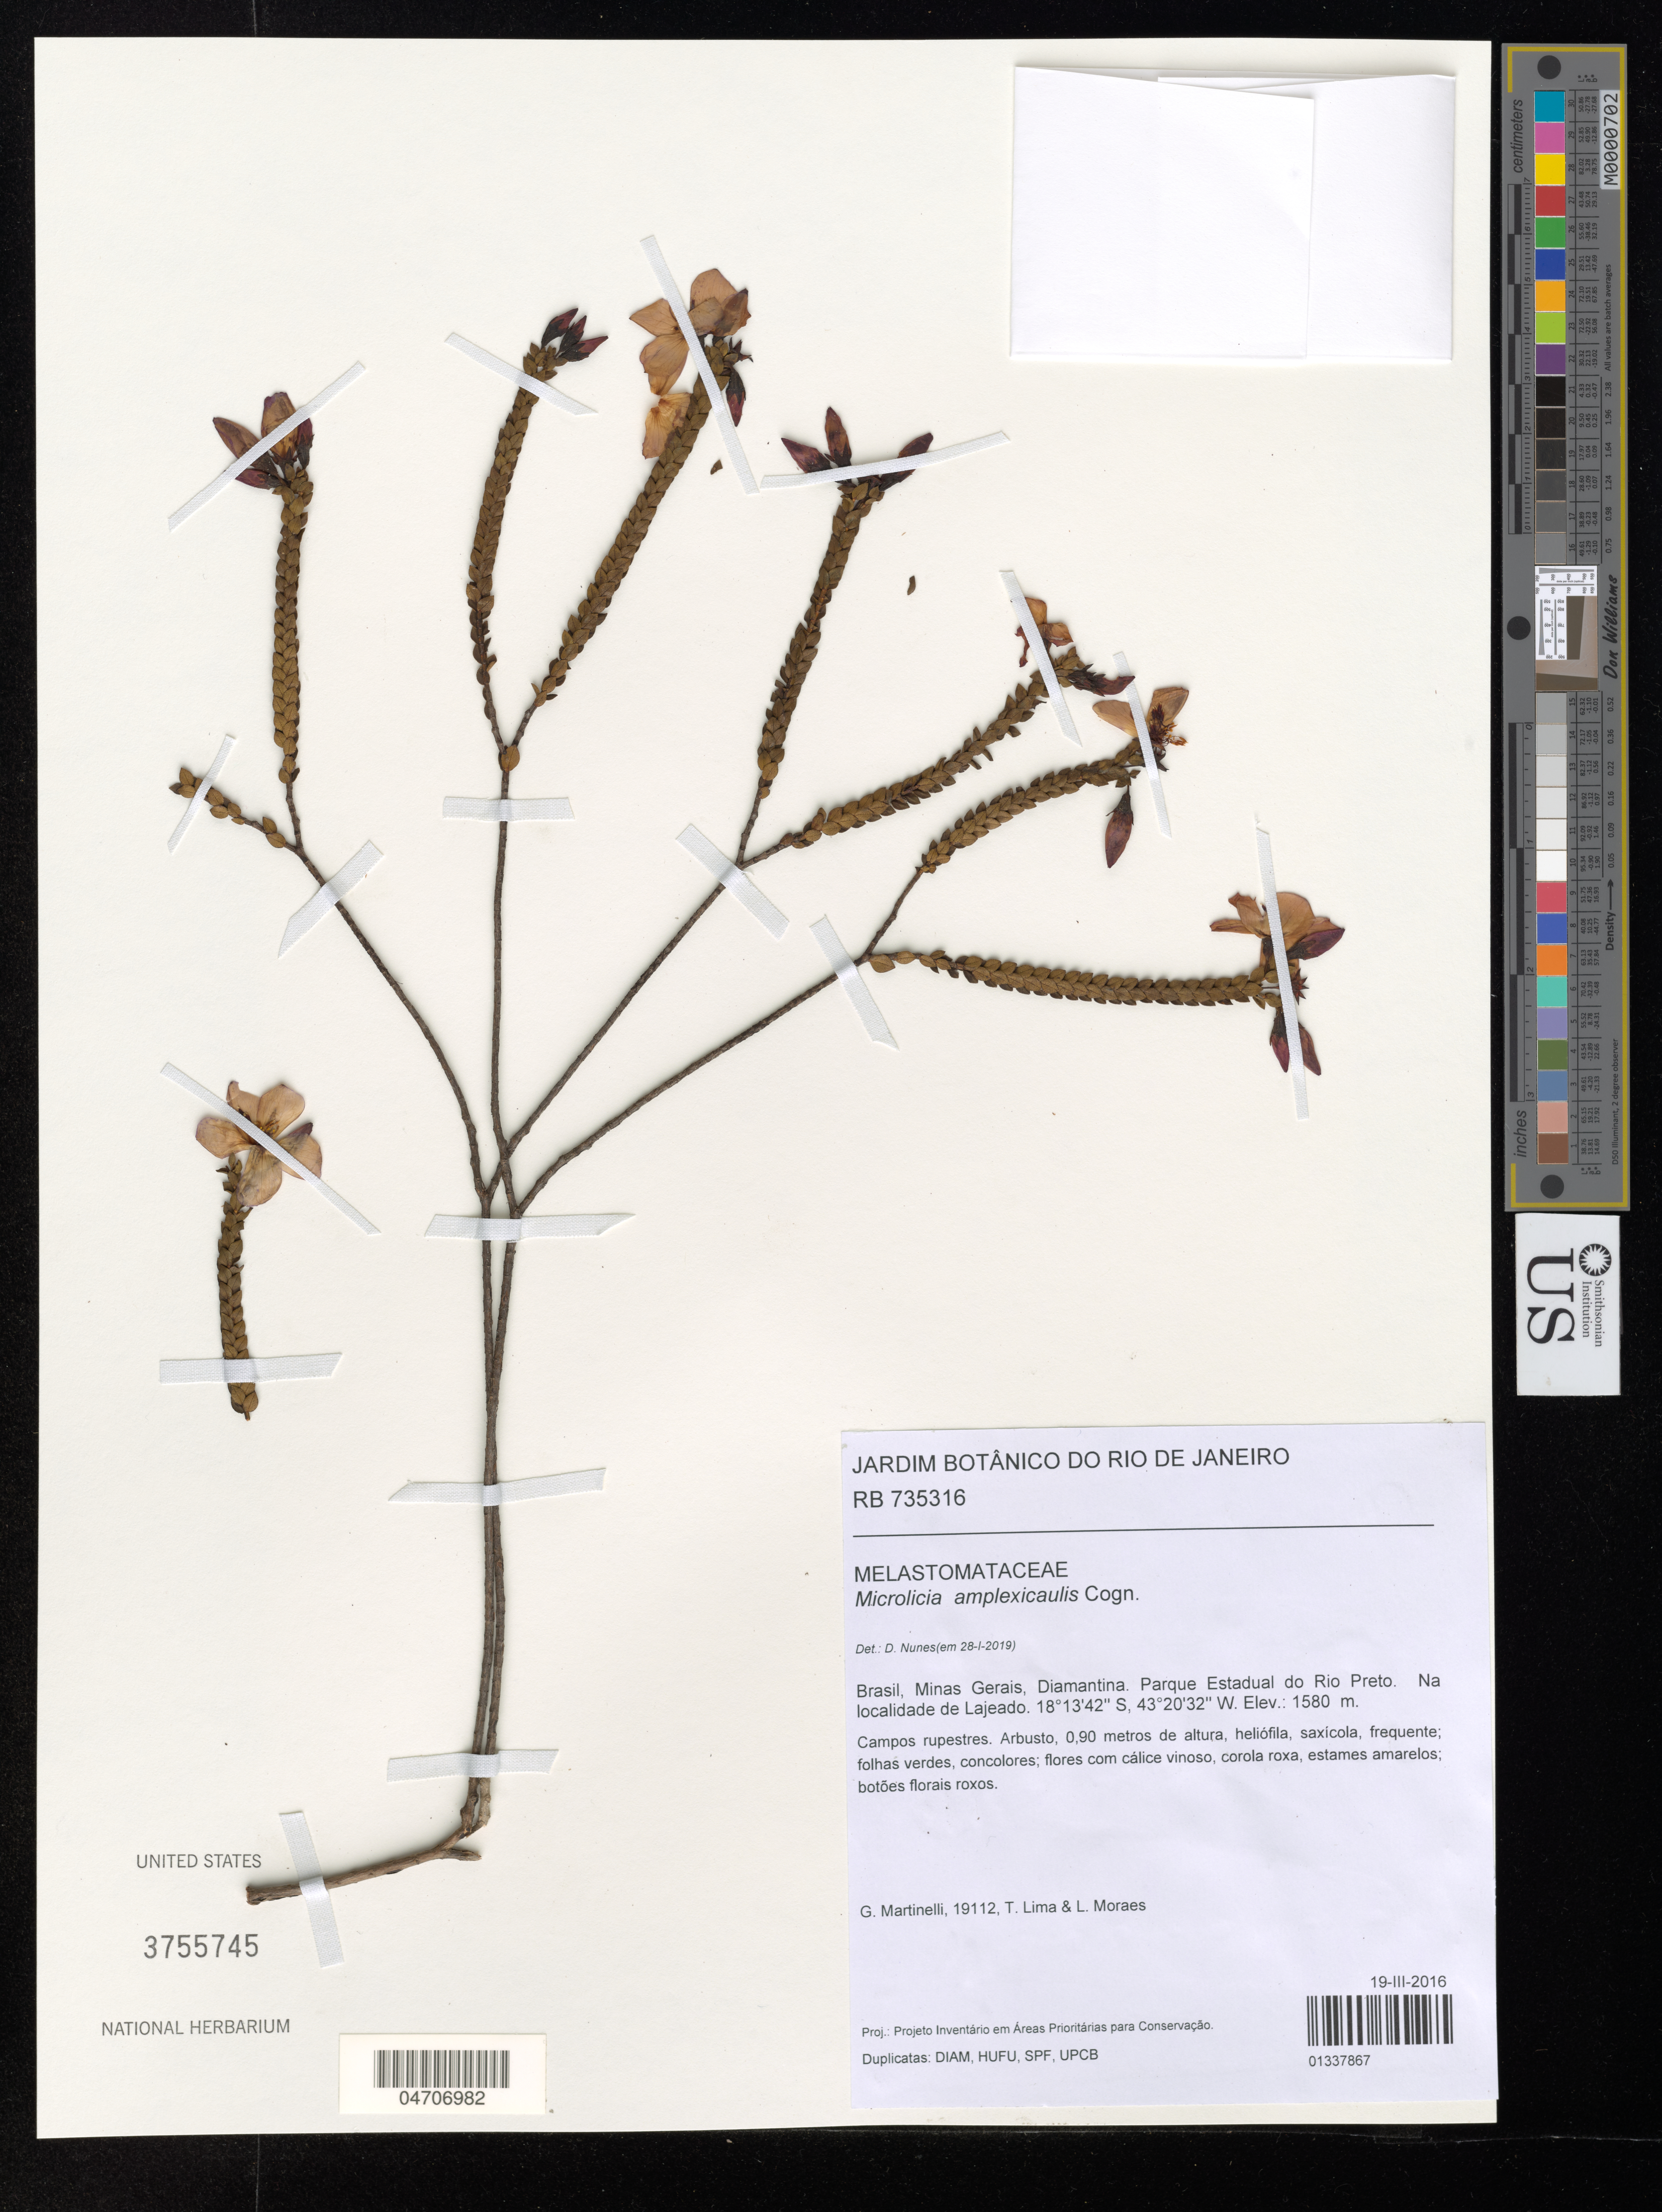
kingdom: Plantae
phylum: Tracheophyta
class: Magnoliopsida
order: Myrtales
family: Melastomataceae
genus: Microlicia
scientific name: Microlicia amplexicaulis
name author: Cogn.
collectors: G. Martinelli, T. Lima & L. Moraes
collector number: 19112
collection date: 2016-03-19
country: Brazil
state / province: Minas Gerais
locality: Diamantina. Parque Estadual do Rio Preto. Na localidade de Lajeado.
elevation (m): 1580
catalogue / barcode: US 3755745